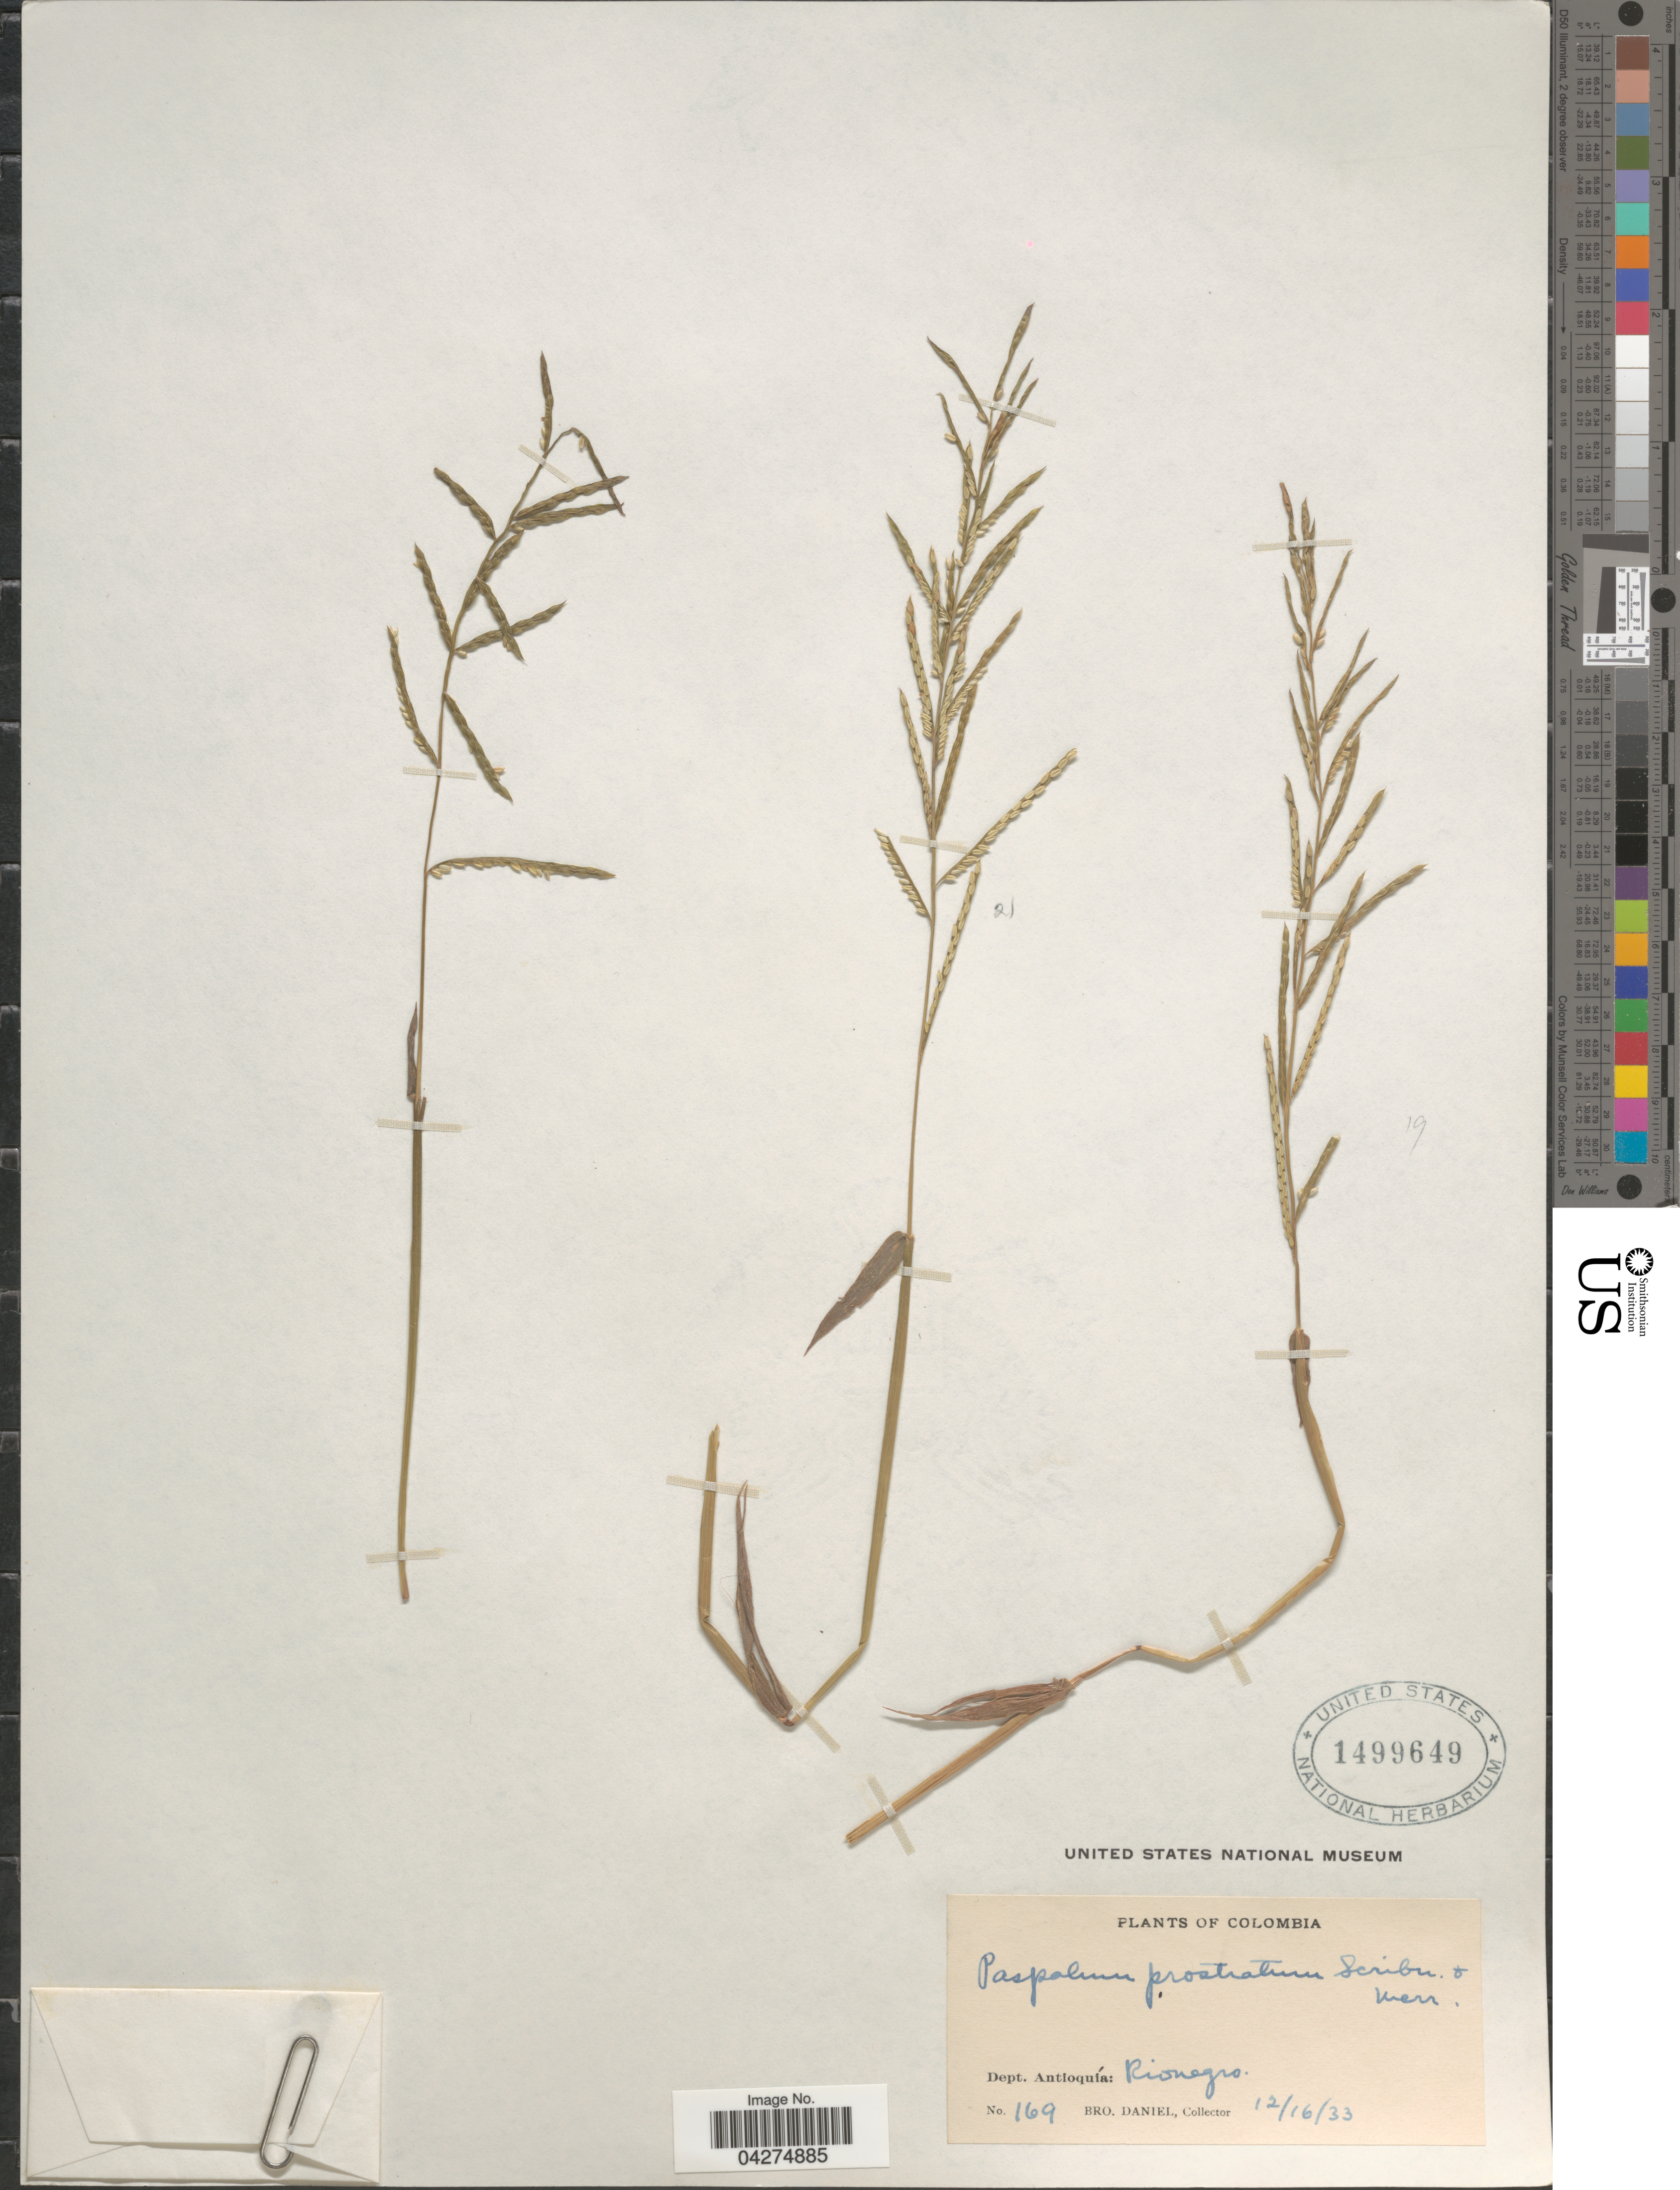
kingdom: Plantae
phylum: Tracheophyta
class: Liliopsida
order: Poales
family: Poaceae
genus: Paspalum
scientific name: Paspalum prostratum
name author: Scribn. & Merr.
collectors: Bro. Daniel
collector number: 169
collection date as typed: Transcribed d/m/y: 16/12/33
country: Colombia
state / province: Antioquia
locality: Dept. Antioquía: Rionegro.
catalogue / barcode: US 1499649